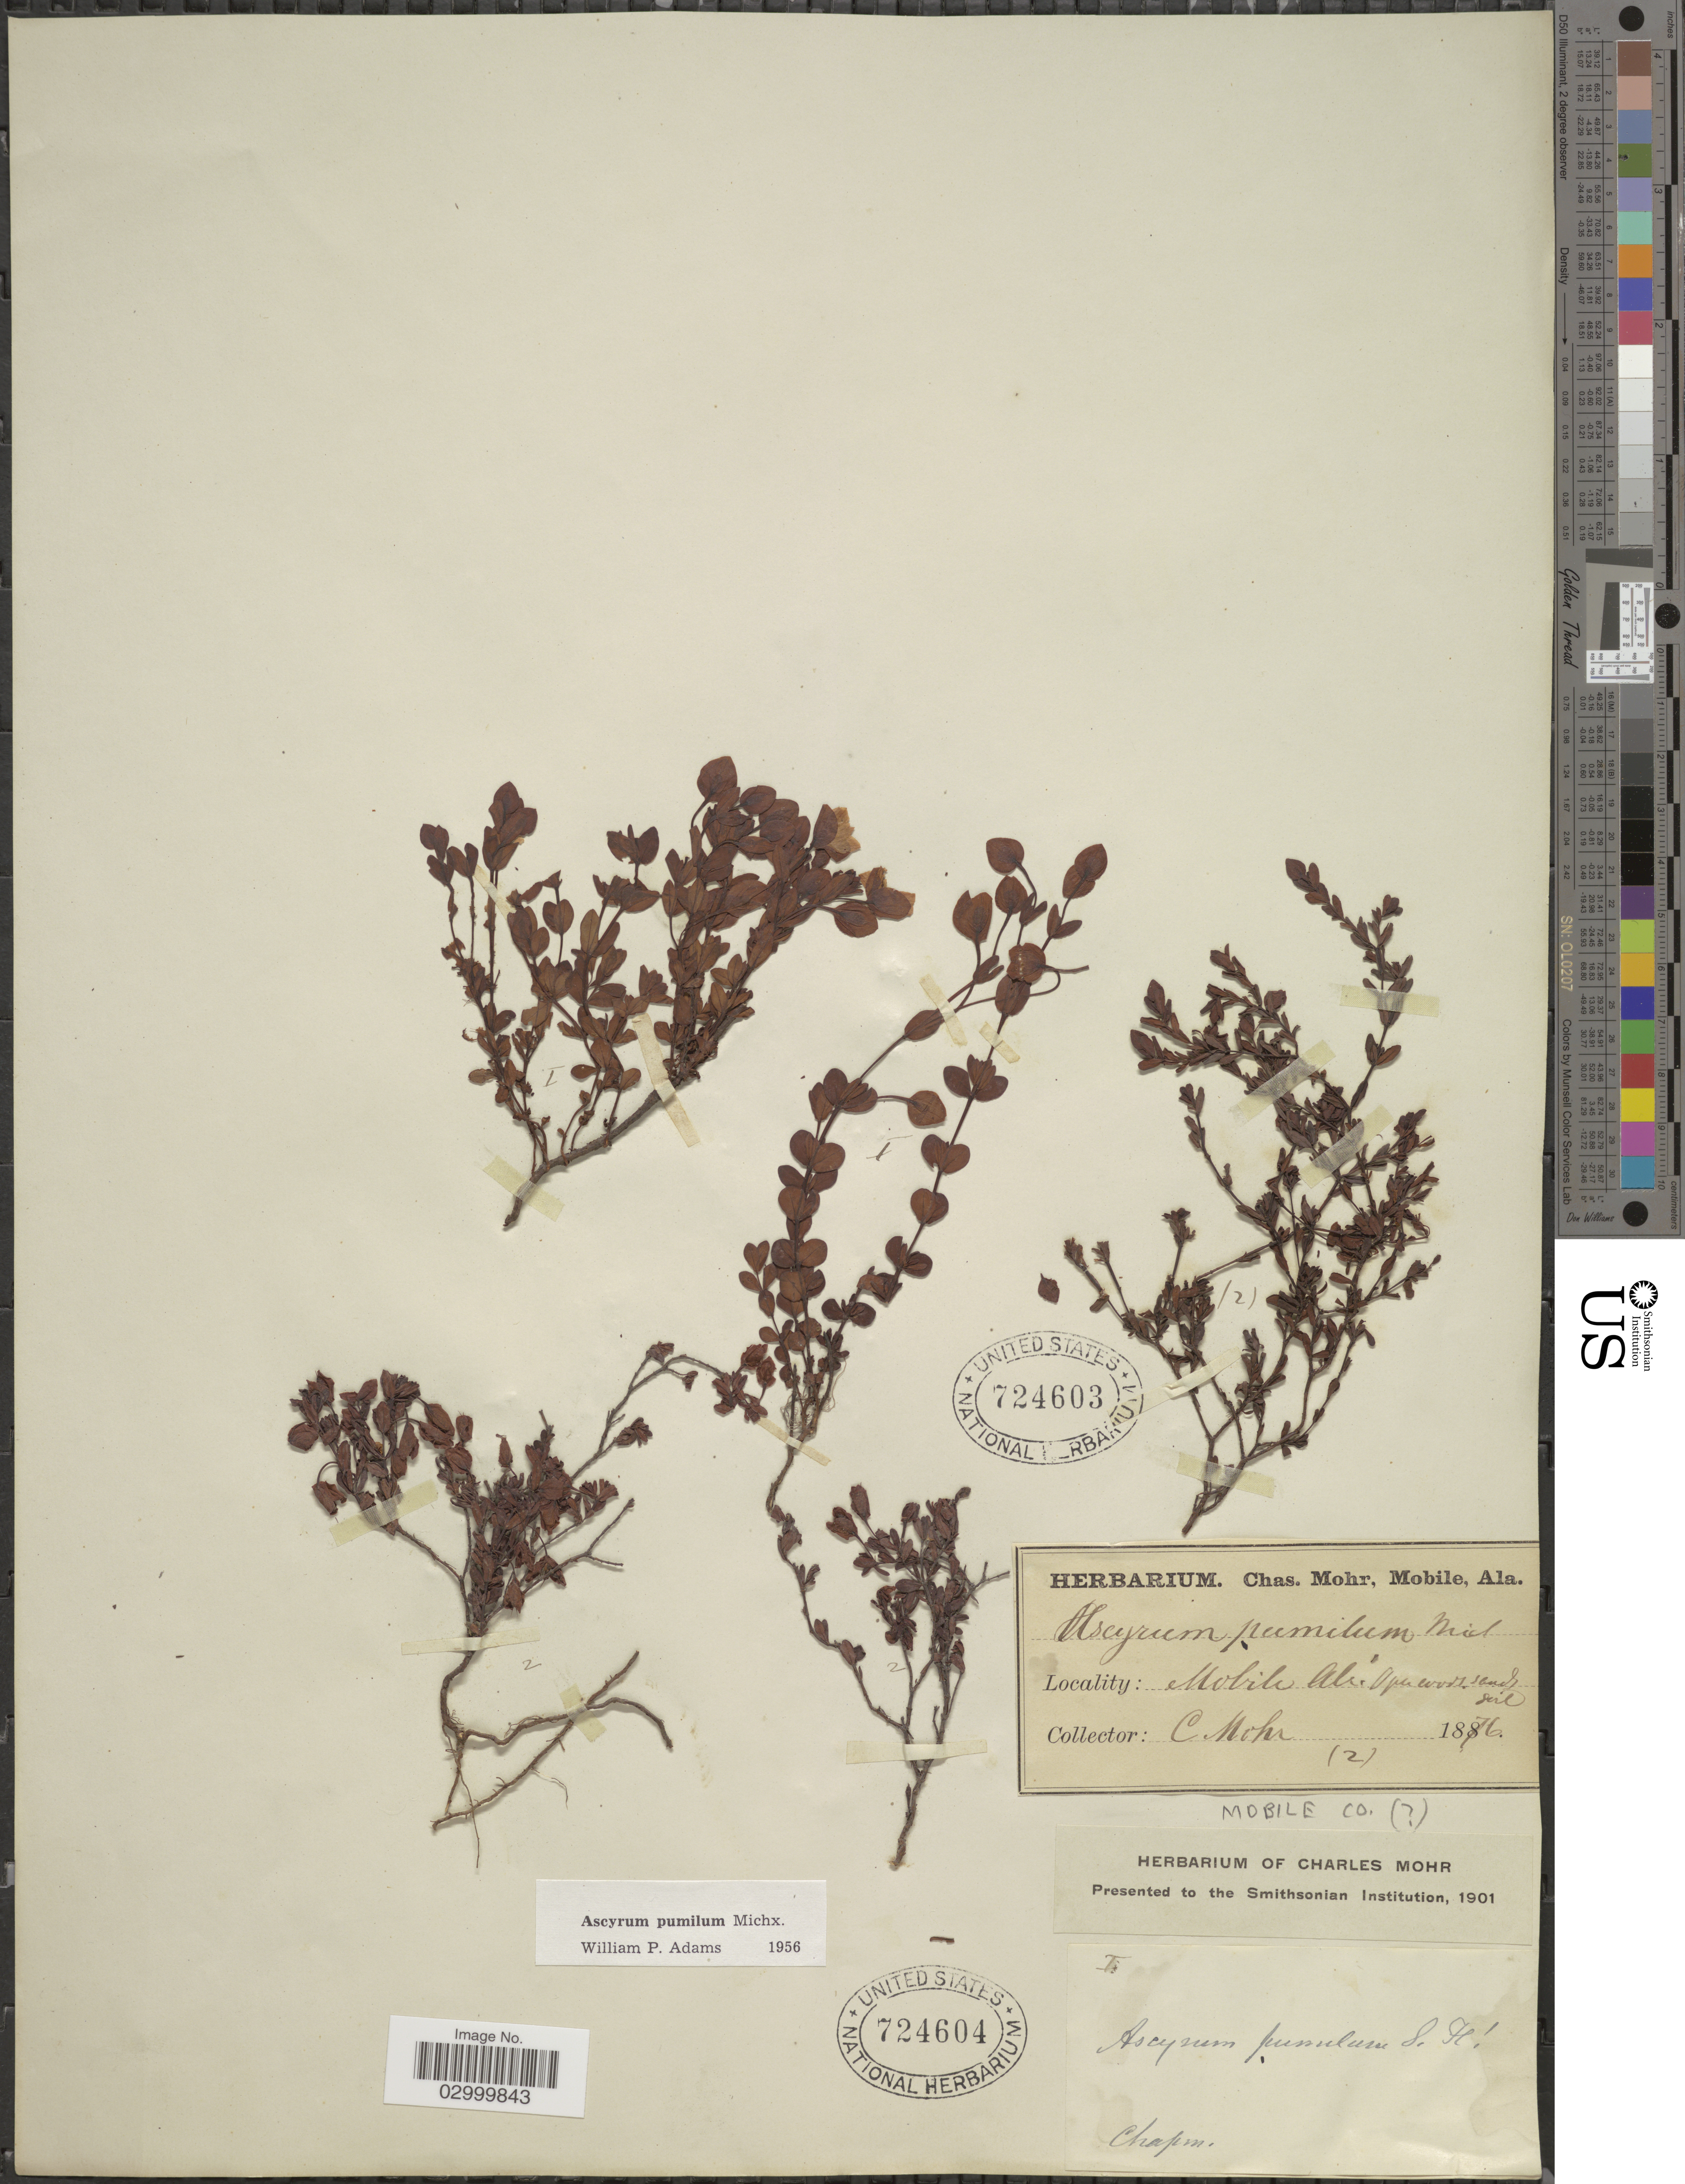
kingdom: Plantae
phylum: Tracheophyta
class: Magnoliopsida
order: Malpighiales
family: Hypericaceae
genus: Hypericum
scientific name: Hypericum suffructicosum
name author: W.P. Adams & N. Robson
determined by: Strong, Mark T., (BOT), Smithsonian Institution - National Museum of Natural History (UNITED STATES)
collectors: C. T. Mohr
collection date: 1876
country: United States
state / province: Alabama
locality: Mobile Ala. Mobile Co.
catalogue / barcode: US 724603-2